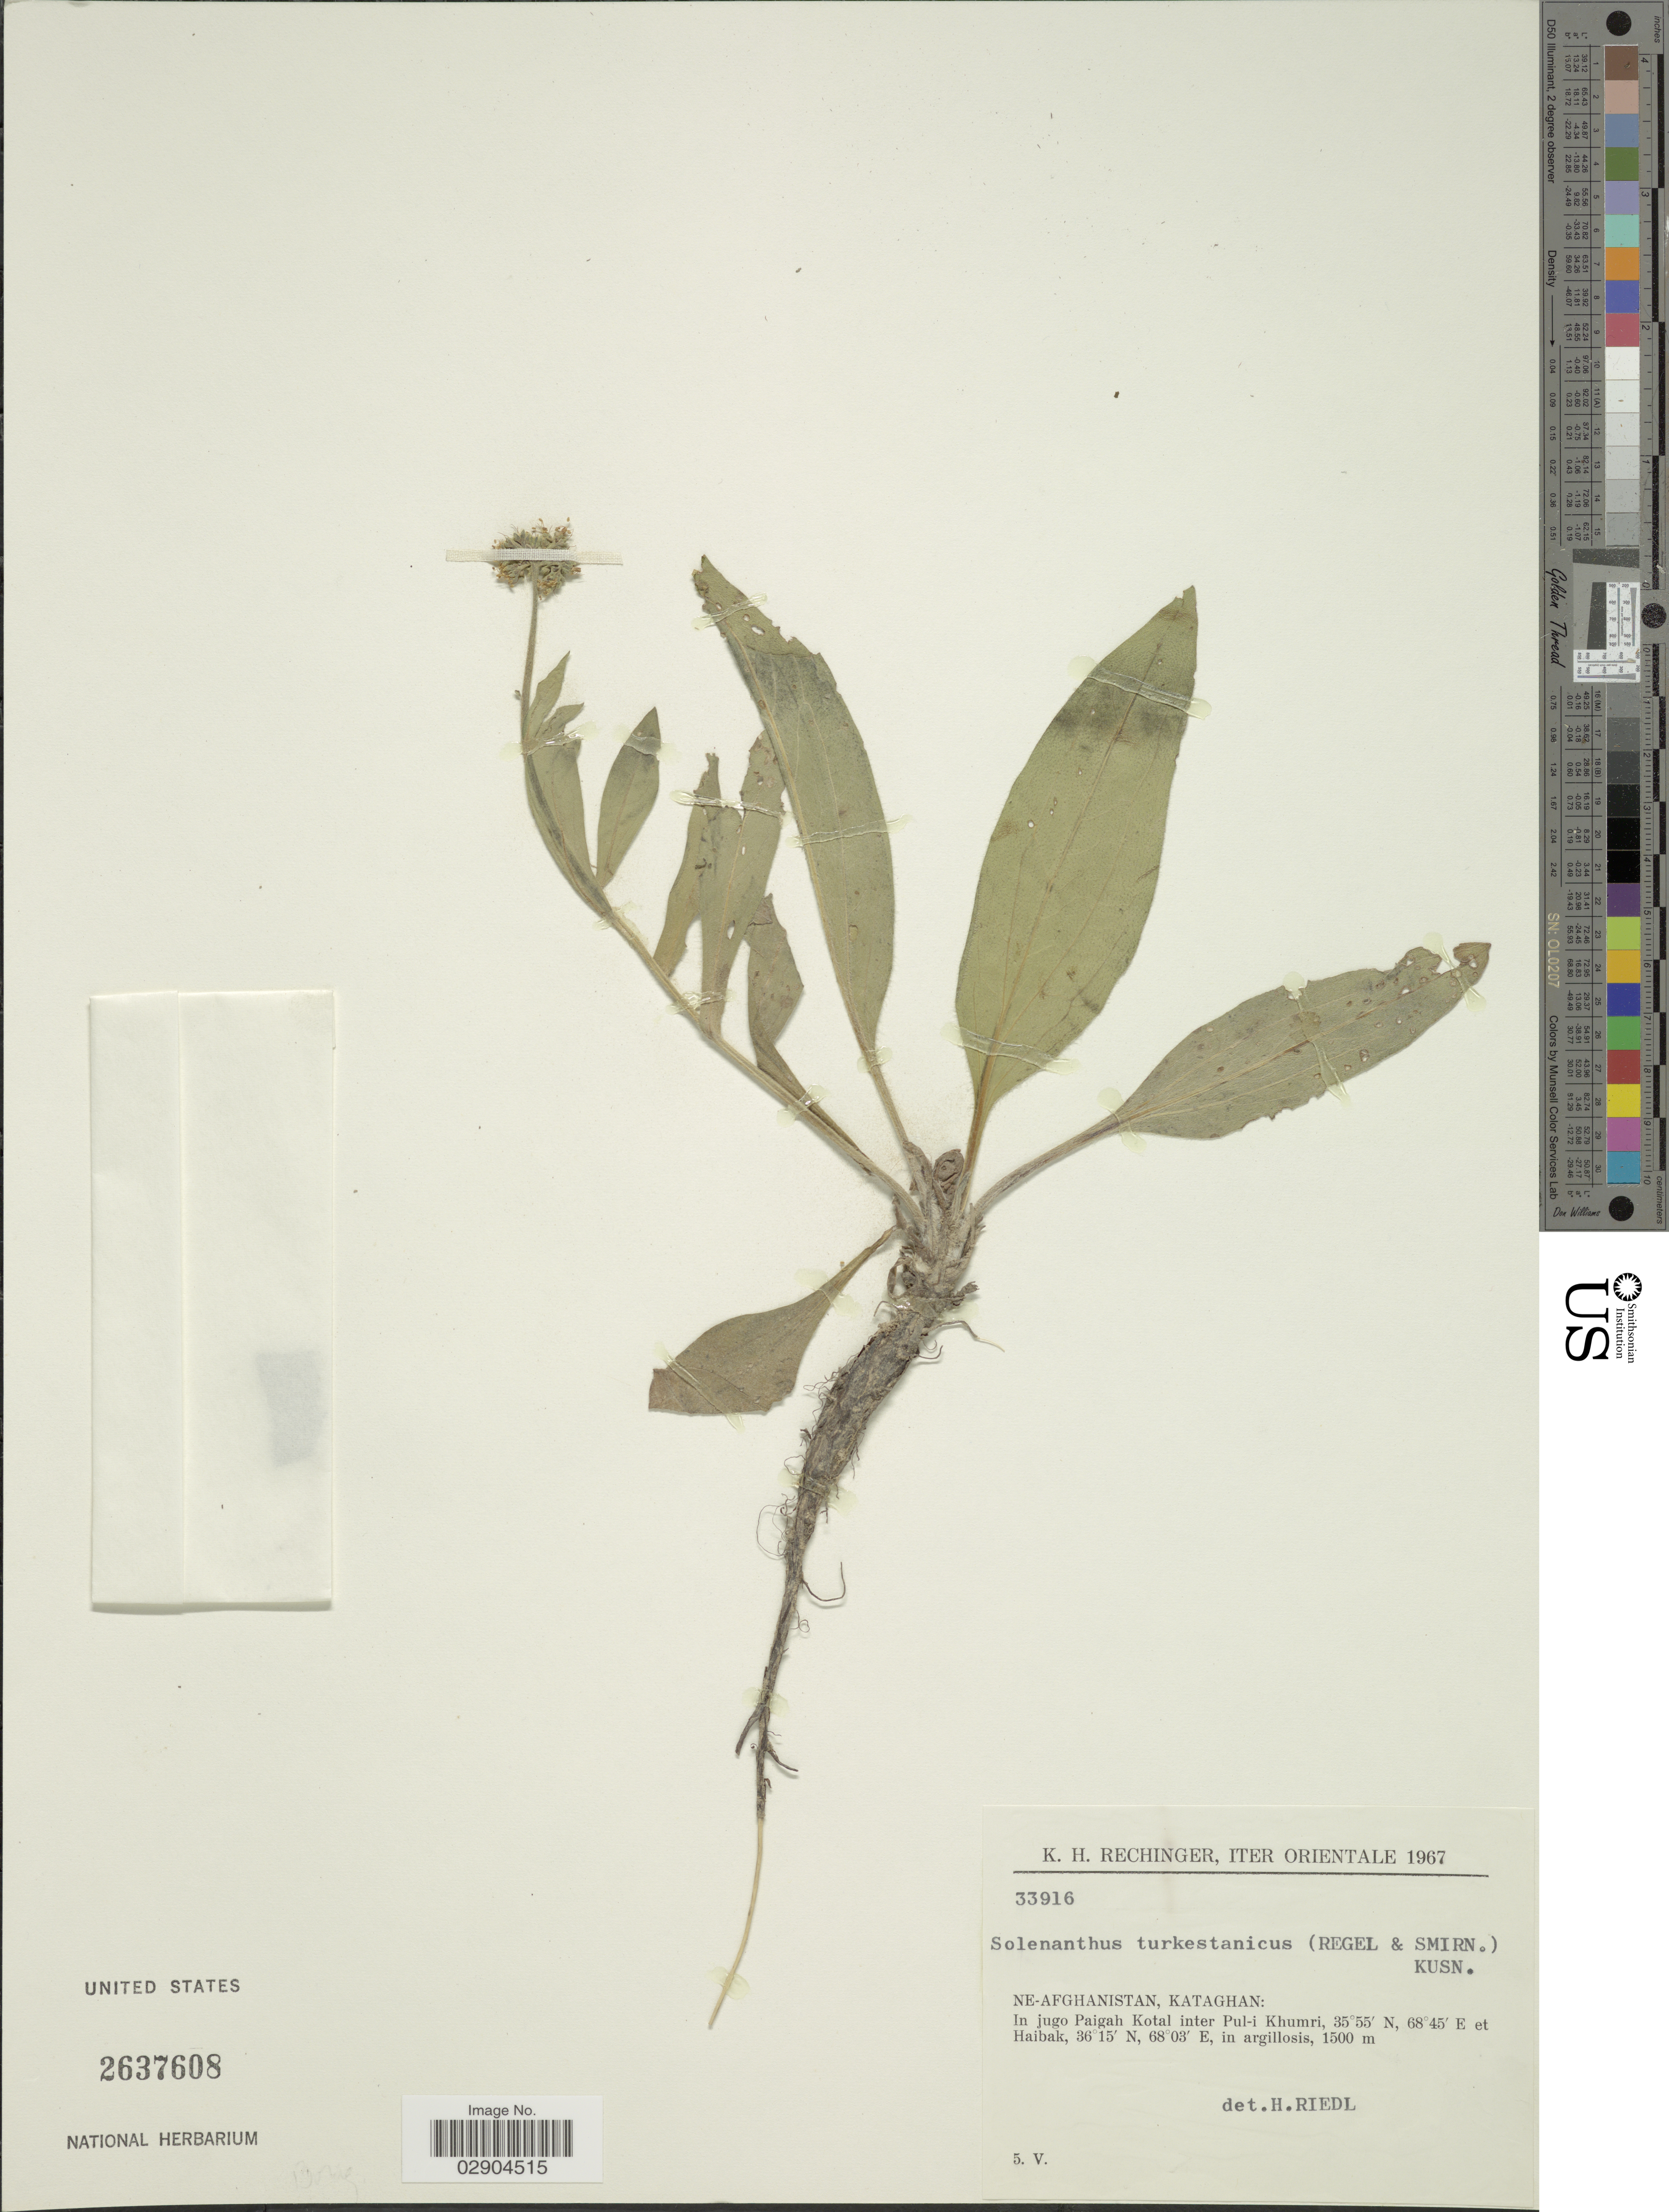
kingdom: Plantae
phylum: Tracheophyta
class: Magnoliopsida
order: Boraginales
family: Boraginaceae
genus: Solenanthus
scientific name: Solenanthus turkestanicus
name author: Kusn.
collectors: K. H. Rechinger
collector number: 33916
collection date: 1967-05-05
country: Afghanistan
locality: NE-Afghanistan, Kataghan: In jugo Paigah Kotal inter Pul-i Khumri, et Haibak.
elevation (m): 1500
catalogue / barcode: US 2637608